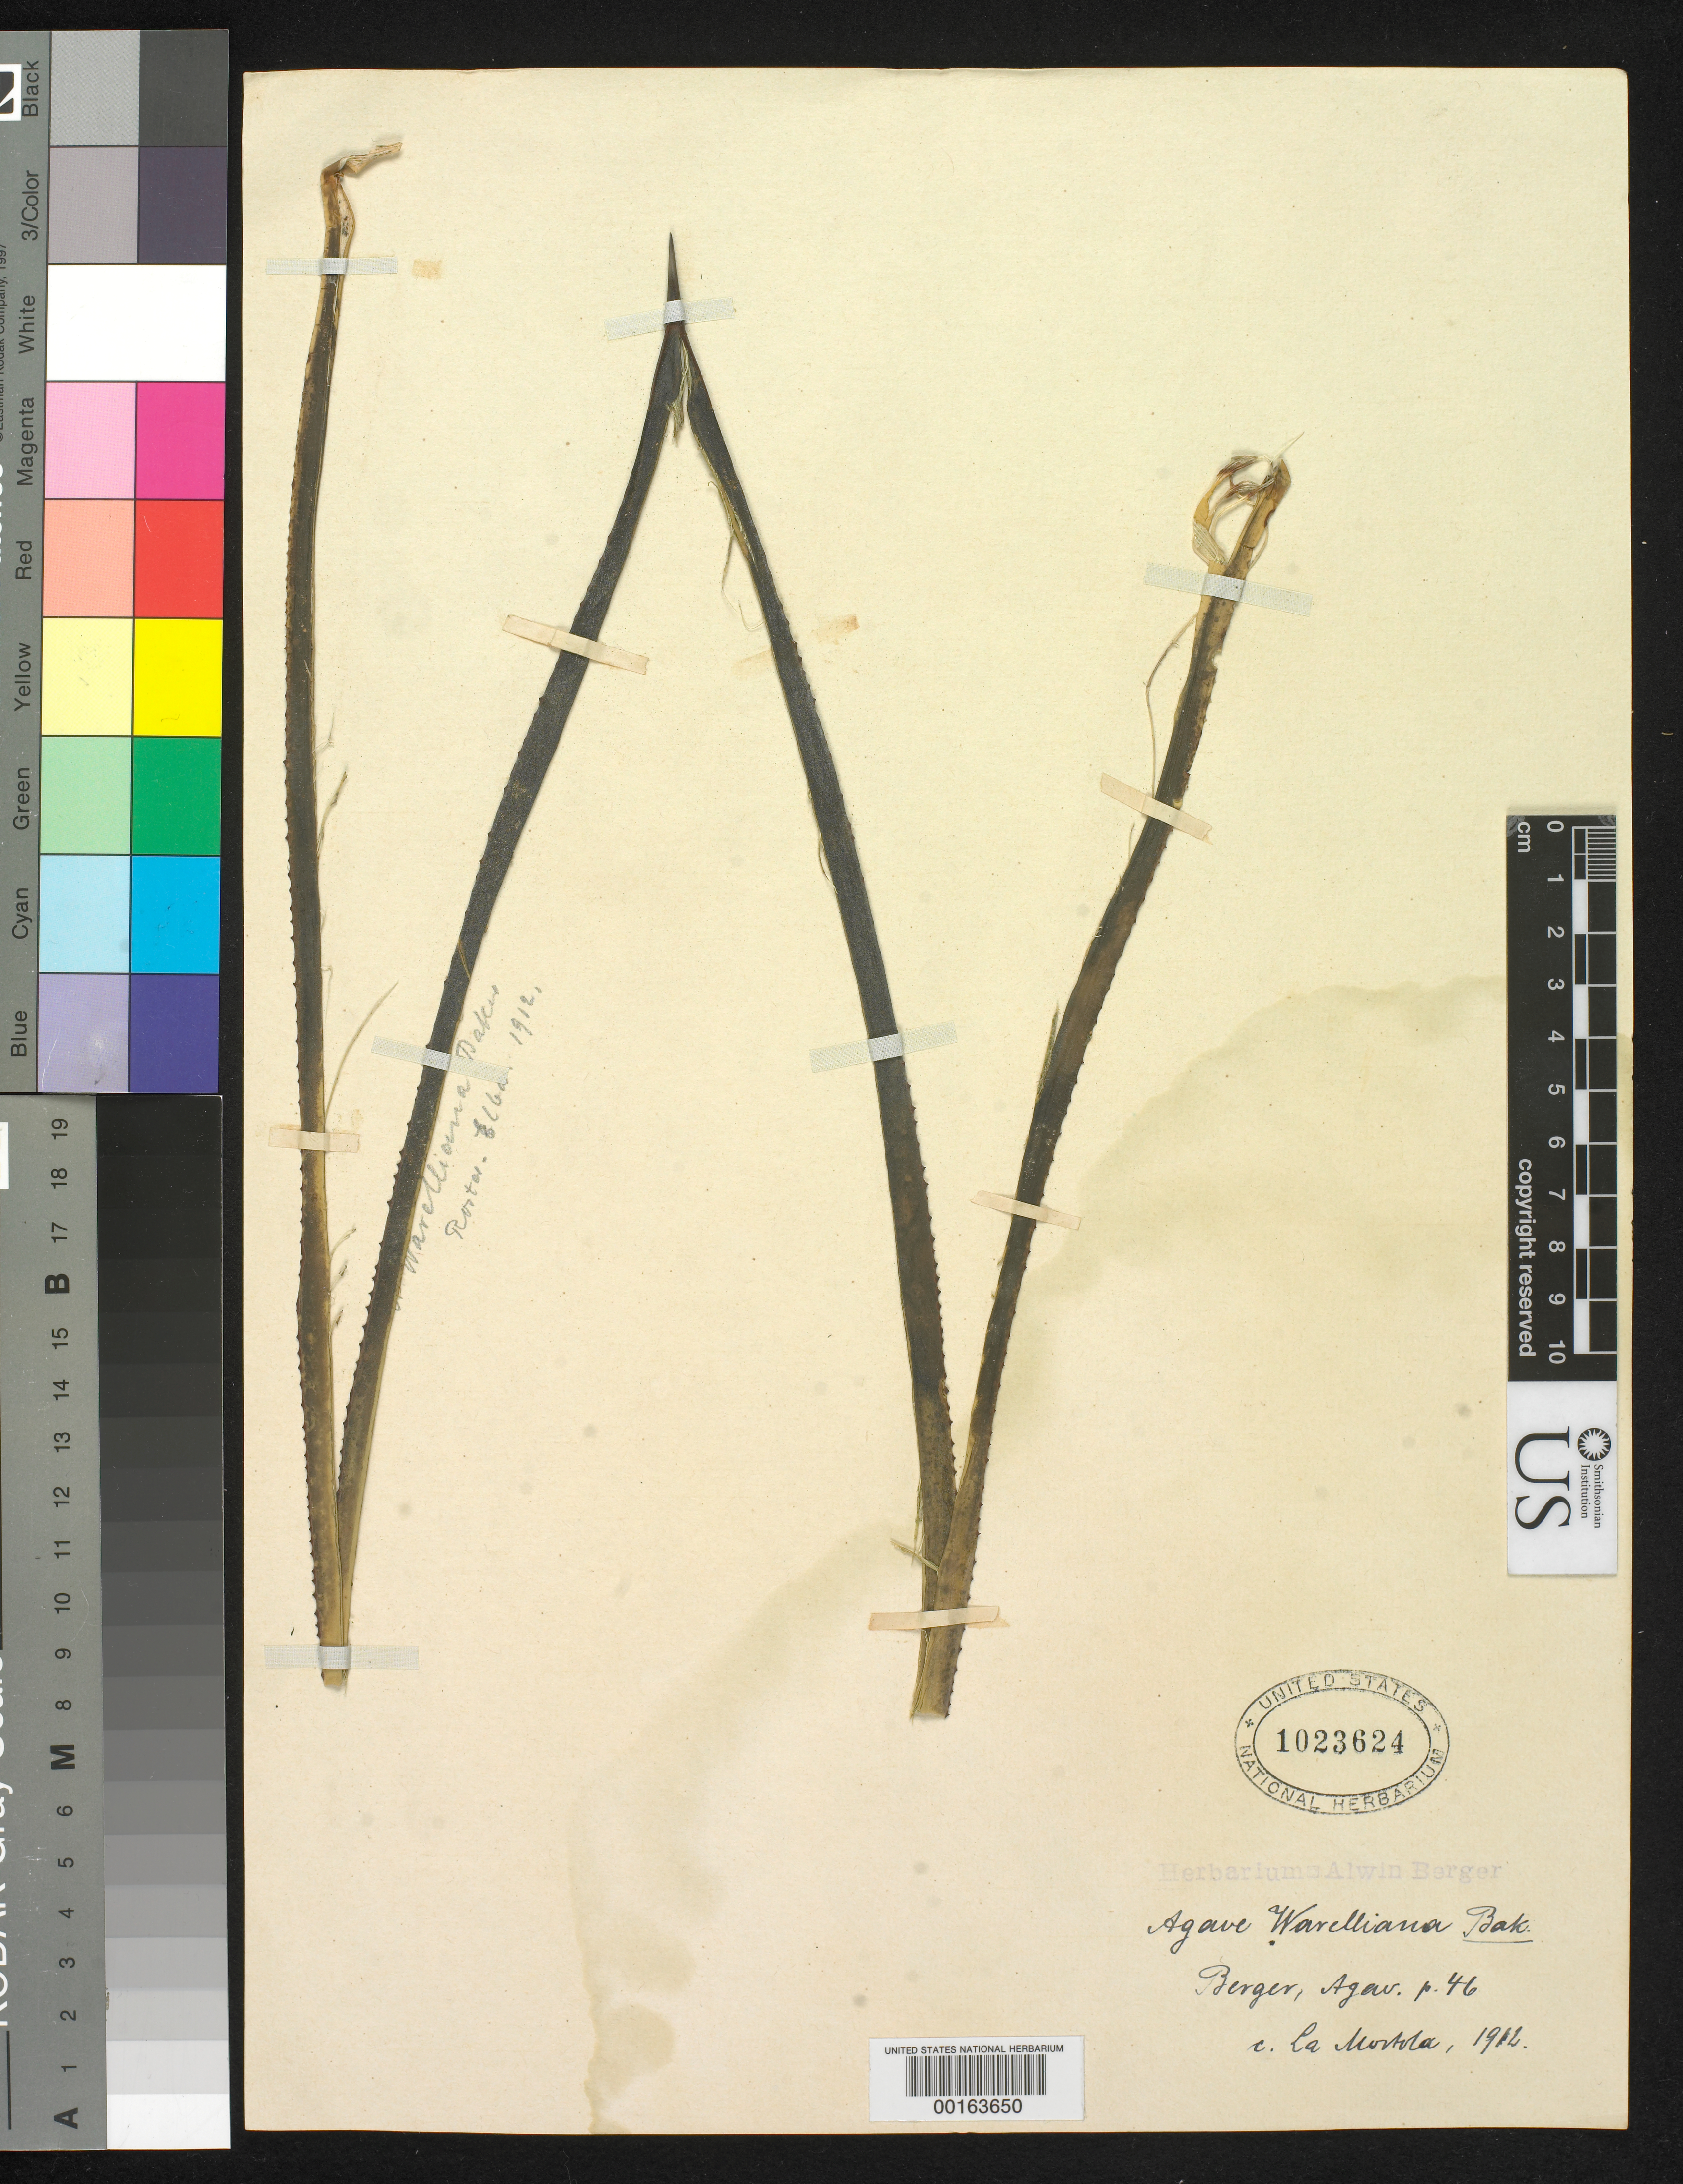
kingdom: Plantae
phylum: Tracheophyta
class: Liliopsida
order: Asparagales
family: Asparagaceae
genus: Agave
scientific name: Agave warelliana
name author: Baker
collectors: ex herb. A. Berger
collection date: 1909-06-02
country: Mexico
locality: Cultivated at La Mortola, Italy.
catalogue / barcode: US 1023624